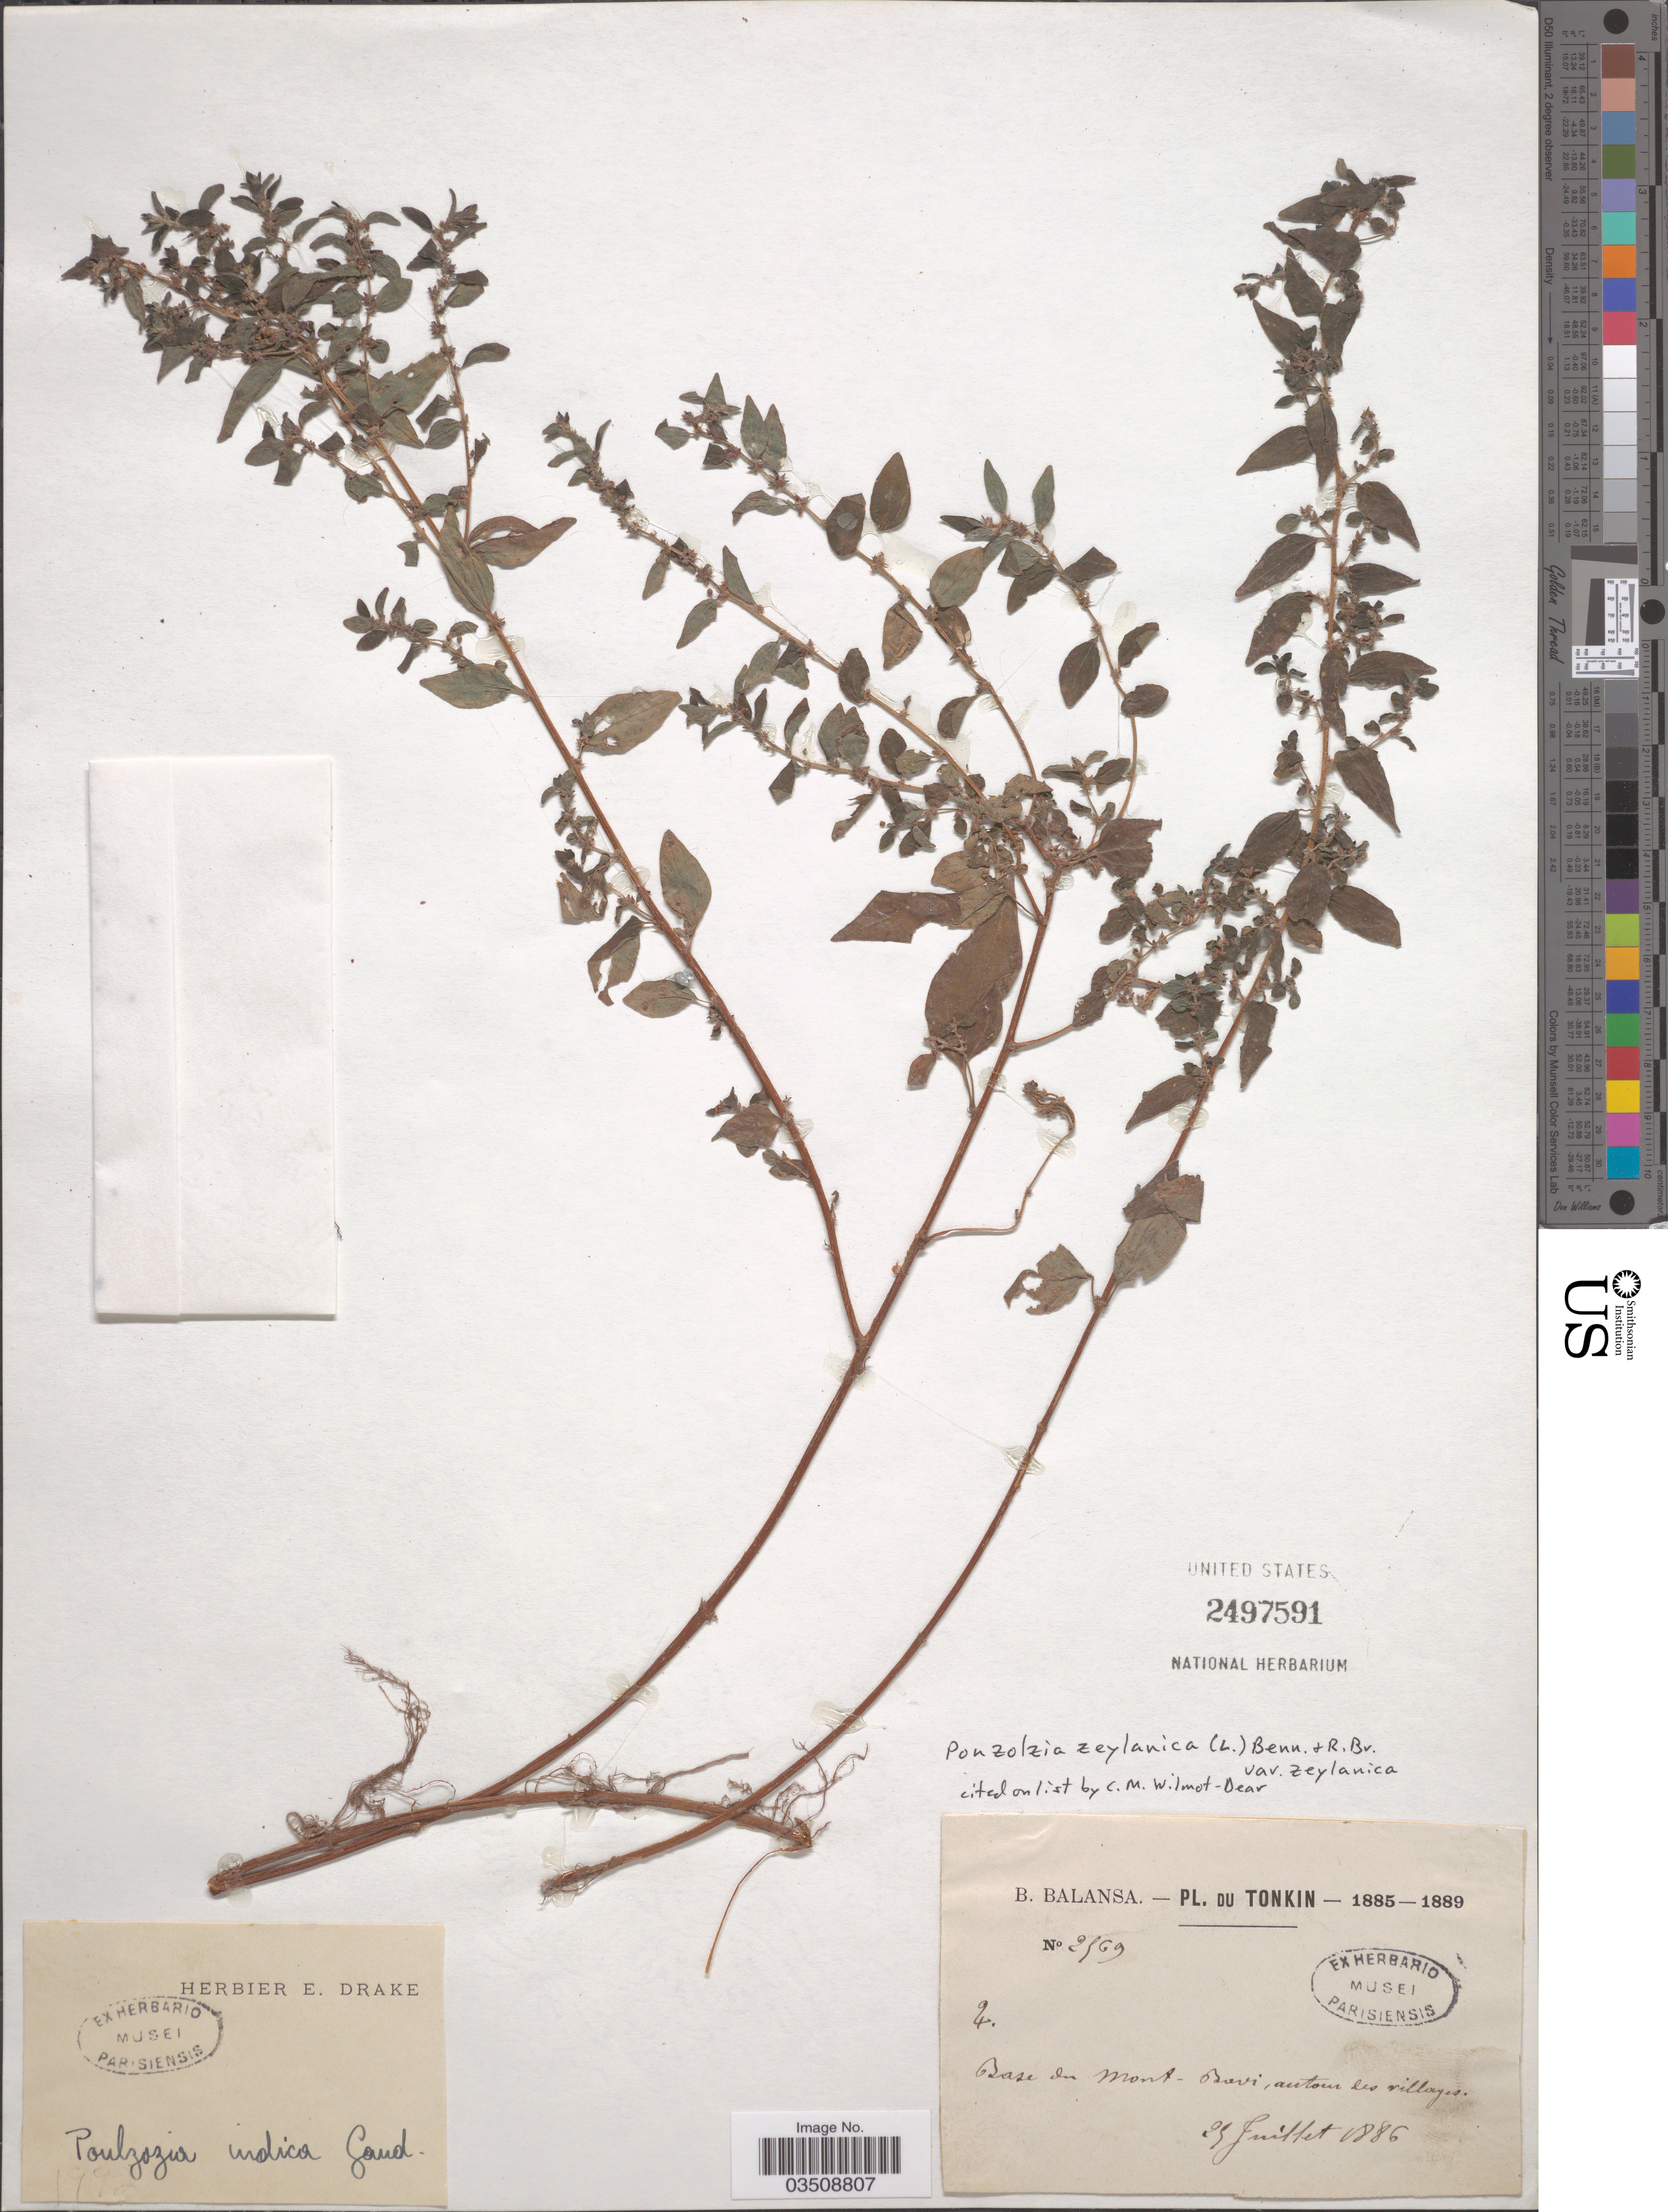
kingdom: Plantae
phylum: Tracheophyta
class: Magnoliopsida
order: Rosales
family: Urticaceae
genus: Pouzolzia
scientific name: Pouzolzia zeylanica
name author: (L.) Benn.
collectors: B. Balansa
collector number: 2969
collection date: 1886-07-29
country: Vietnam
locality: Tonkin. Base du mont-bavi, autour des villages.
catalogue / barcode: US 2497591